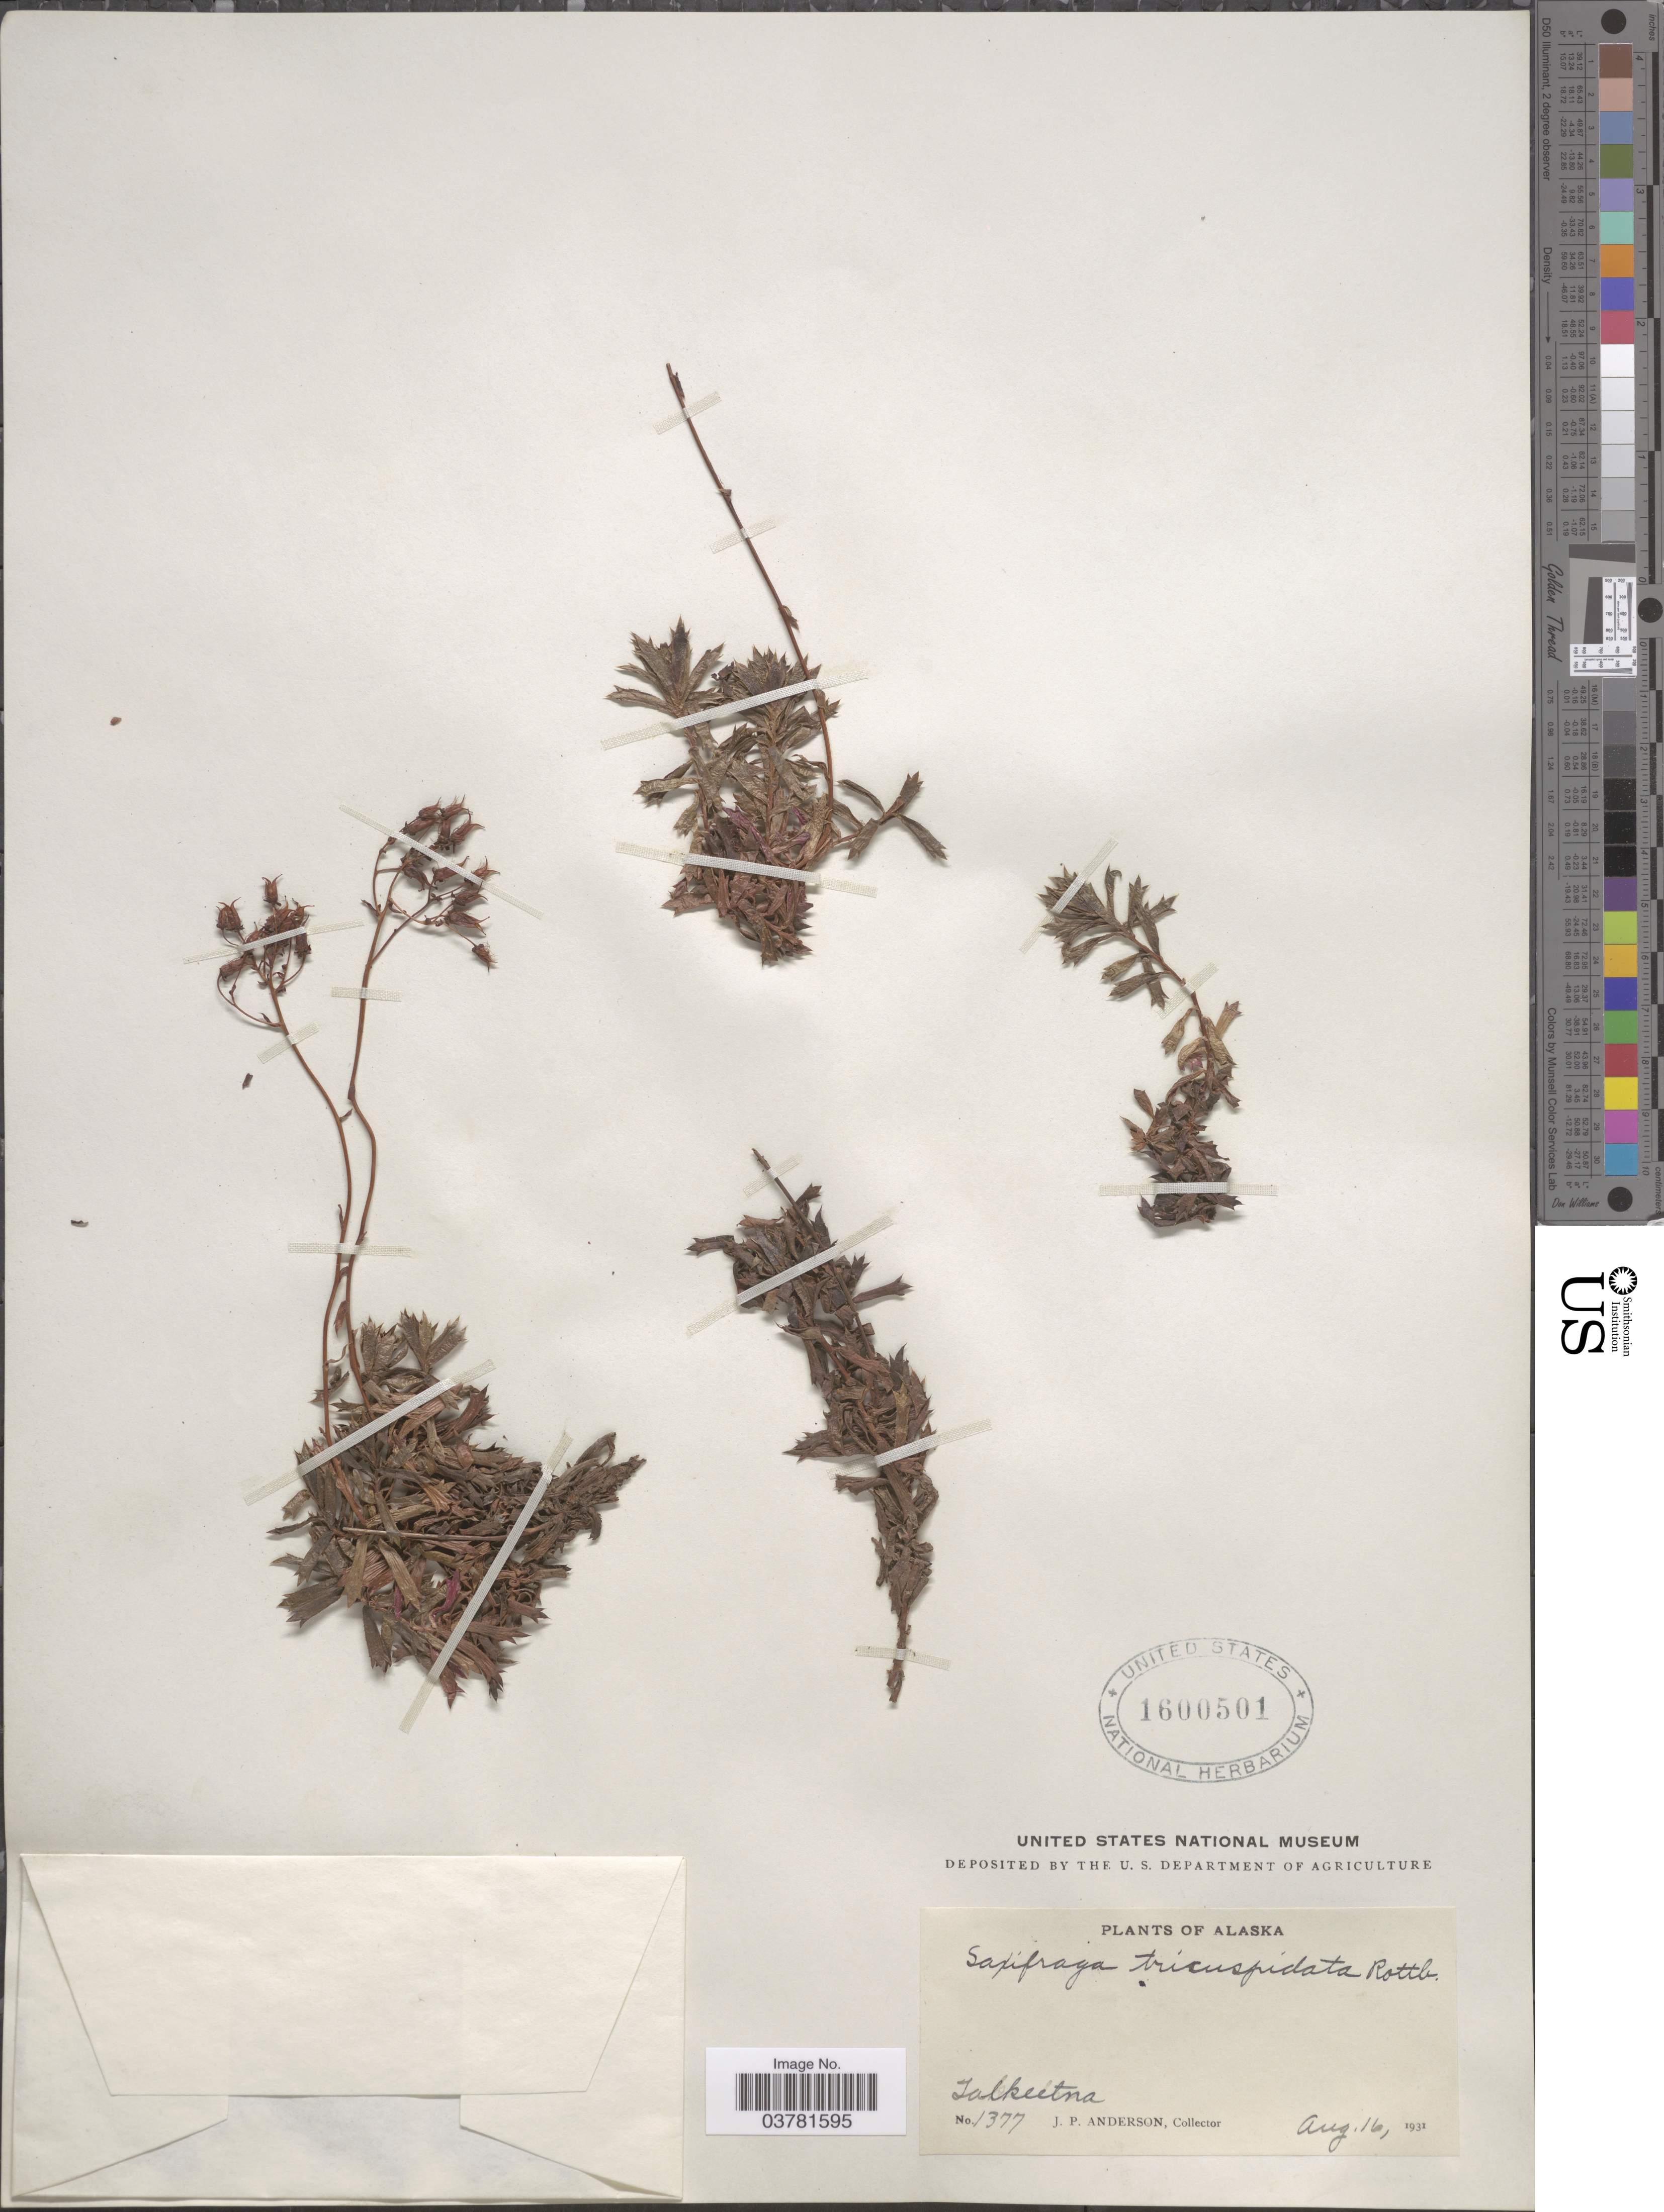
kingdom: Plantae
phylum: Tracheophyta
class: Magnoliopsida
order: Saxifragales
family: Saxifragaceae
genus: Saxifraga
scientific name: Saxifraga tricuspidata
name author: Rottb.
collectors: J. P. Anderson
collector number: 1377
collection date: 1931-08-16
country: United States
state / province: Alaska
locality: Talkeetna.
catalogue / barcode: US 1600501